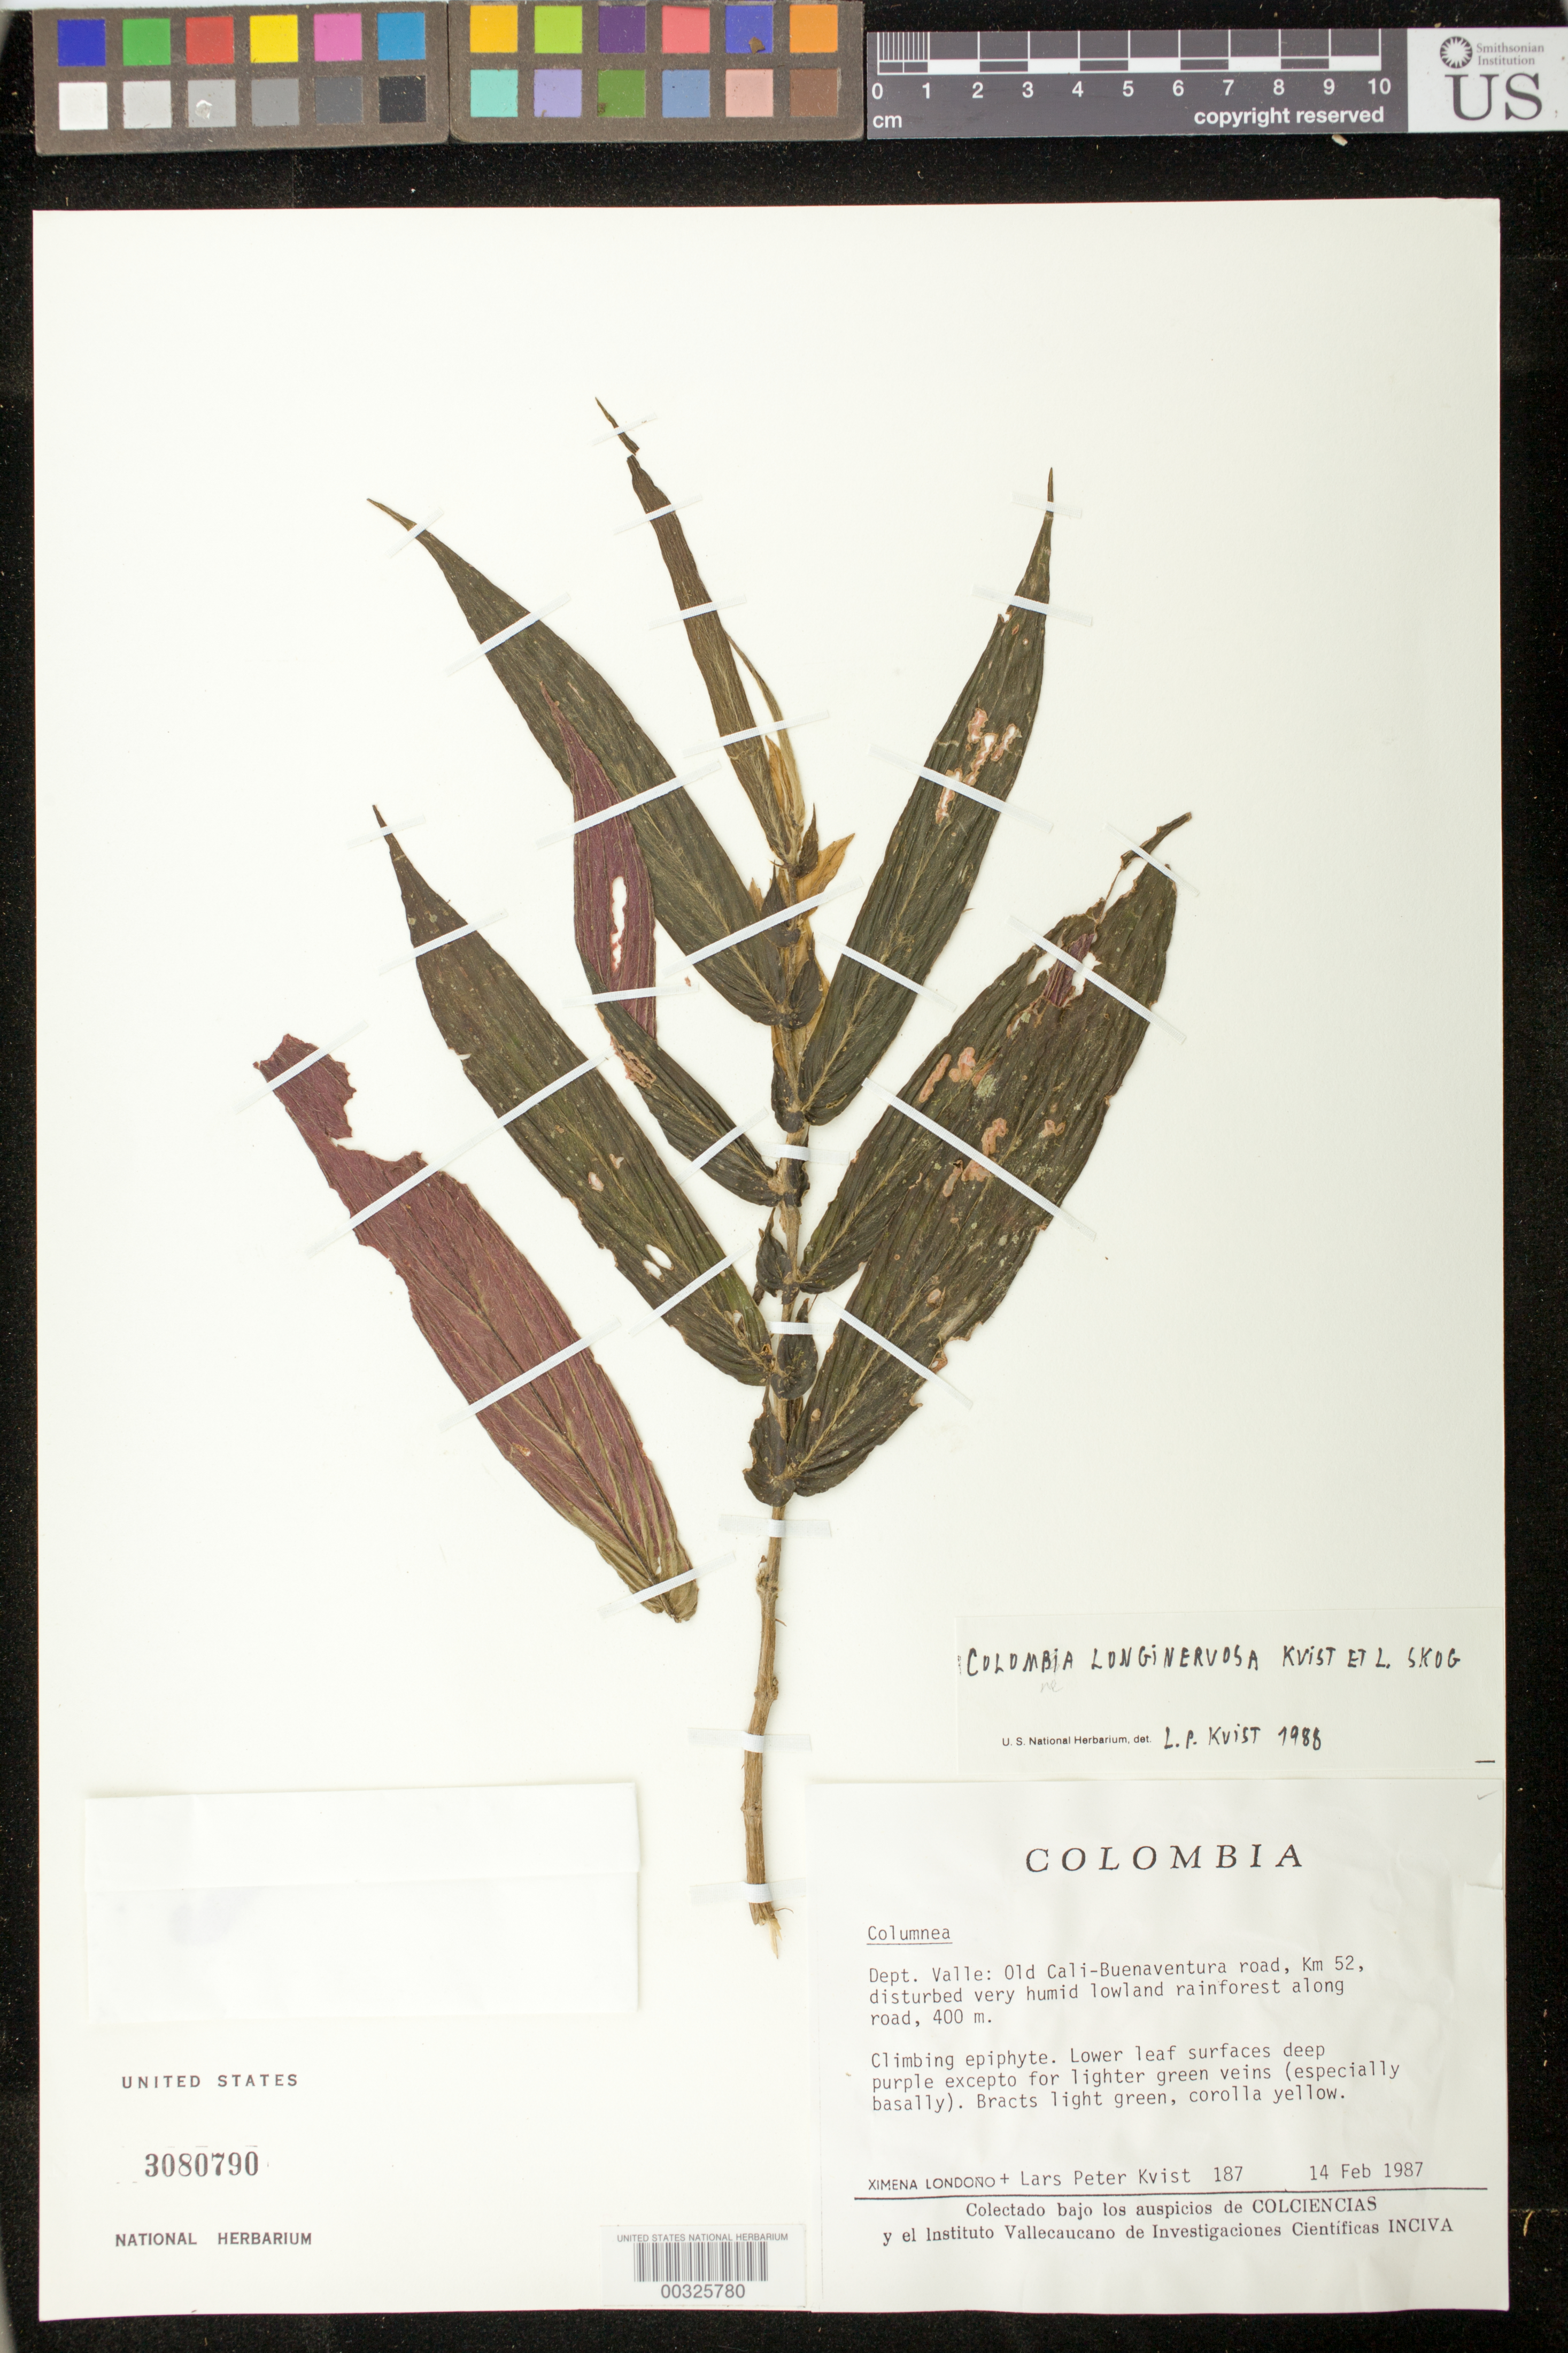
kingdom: Plantae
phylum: Tracheophyta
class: Magnoliopsida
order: Lamiales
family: Gesneriaceae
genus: Columnea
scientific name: Columnea longinervosa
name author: L.P. Kvist & L.E. Skog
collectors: X. Londoño & L. P. Kvist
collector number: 187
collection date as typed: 14 Feb 1987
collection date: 1987-02-14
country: Colombia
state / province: Valle del Cauca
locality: Old Cali-Buenaventura road, km 52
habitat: Disturbed very humid lowland rainforest along road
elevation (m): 400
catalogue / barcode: US 3080790